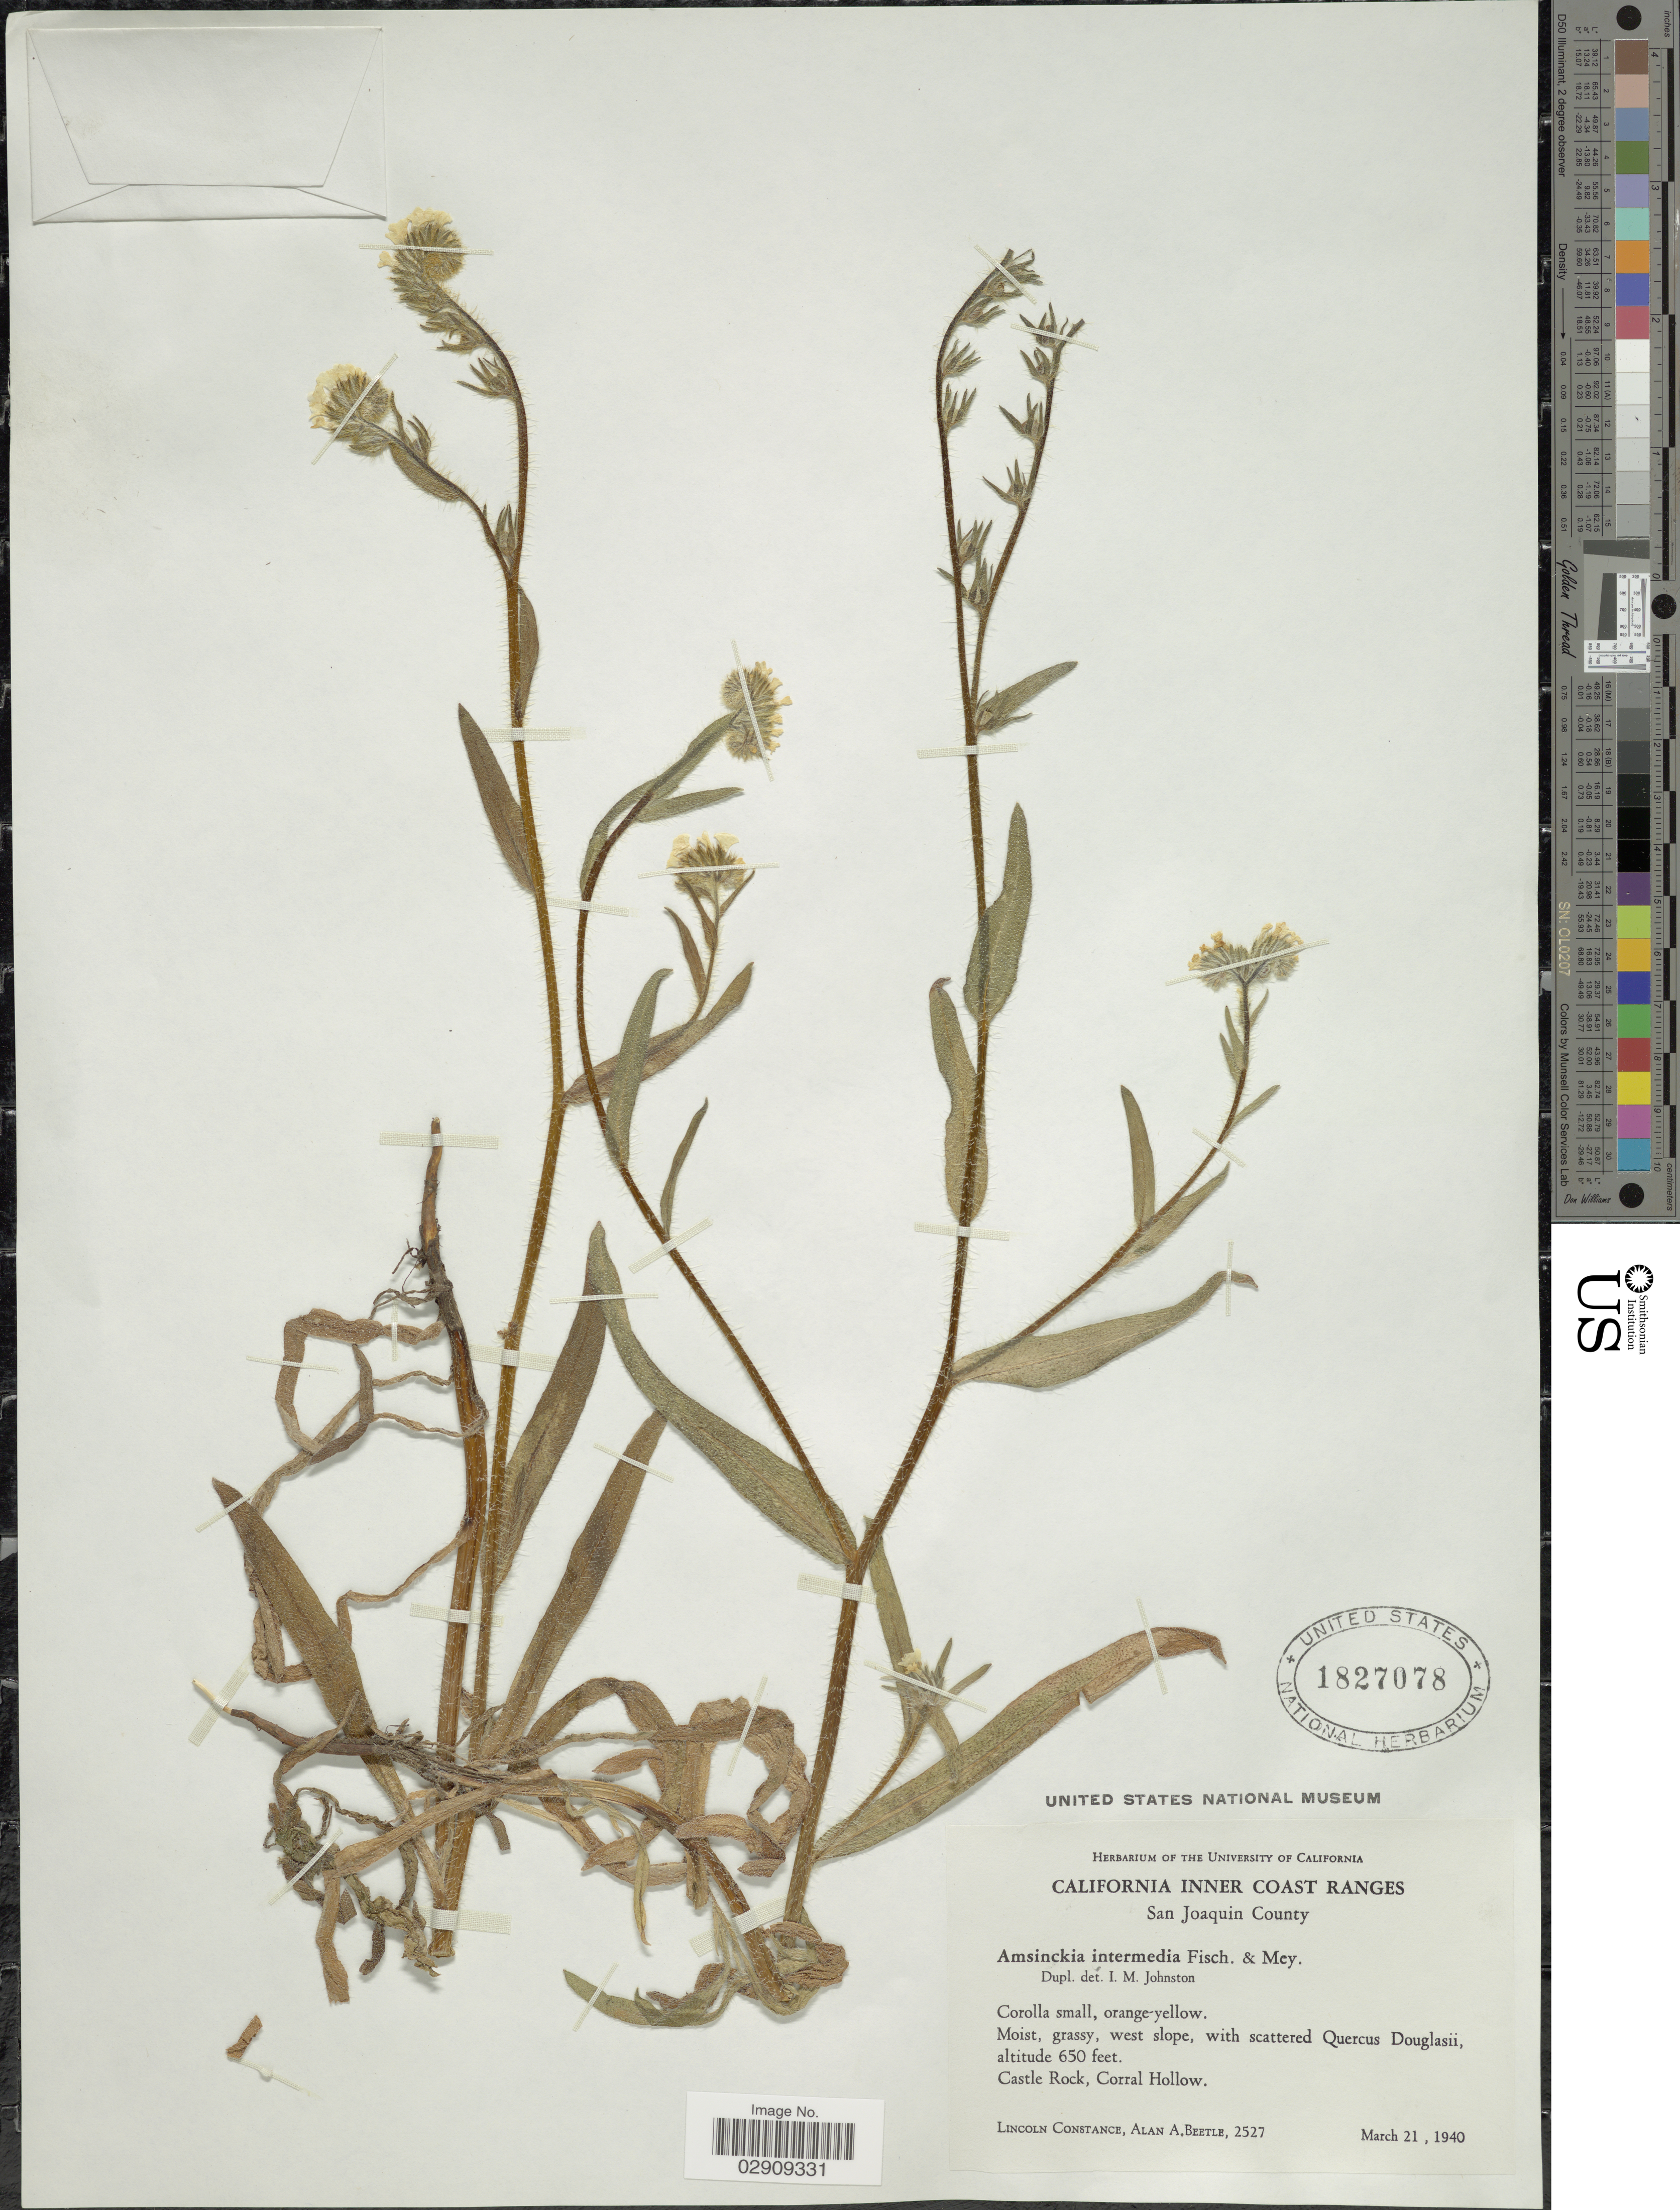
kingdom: Plantae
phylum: Tracheophyta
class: Magnoliopsida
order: Boraginales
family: Boraginaceae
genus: Amsinckia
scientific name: Amsinckia menziesii var. intermedia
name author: (Fisch. & C.A. Mey.) Ganders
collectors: L. Constance & A. A. Beetle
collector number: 2527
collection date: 1940-03-21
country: United States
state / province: California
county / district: San Joaquin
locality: California Inner Coast Ranges. San Joaquin County. Castle Rock, Corral Hollow.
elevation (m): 198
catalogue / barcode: US 1827078